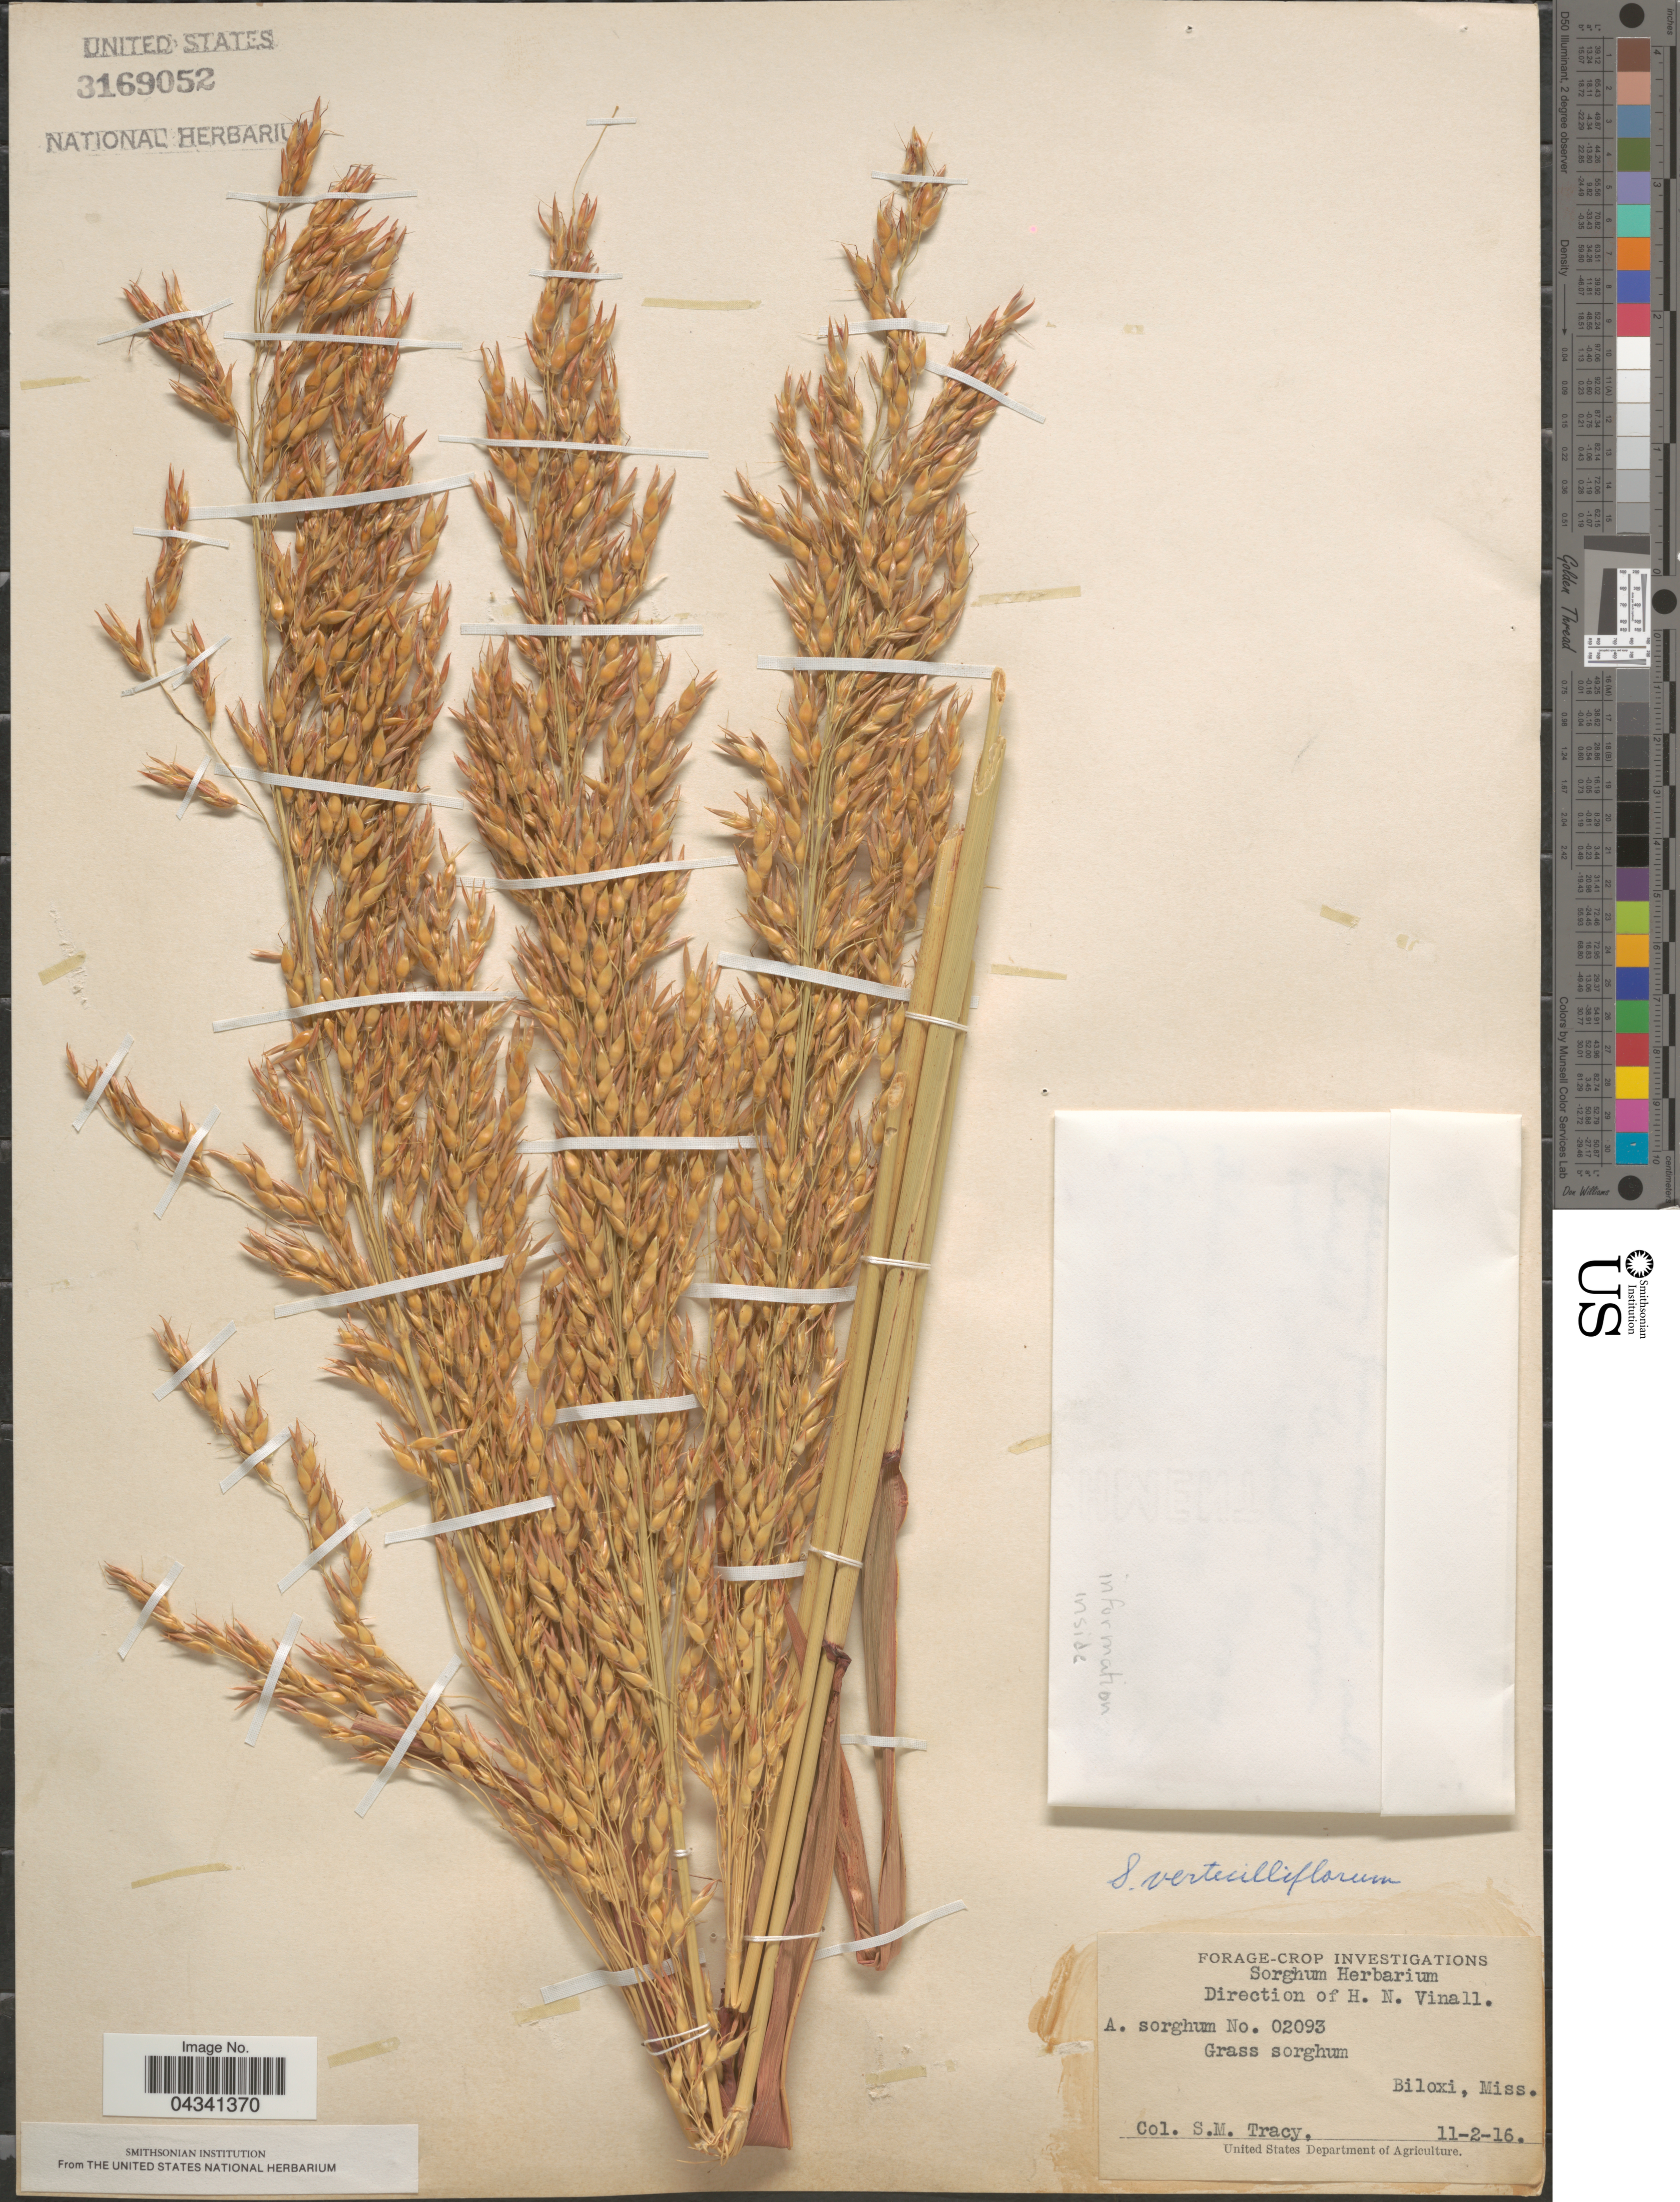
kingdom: Plantae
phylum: Tracheophyta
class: Liliopsida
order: Poales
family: Poaceae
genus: Sorghum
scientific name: Sorghum arundinaceum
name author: (Desv.) Stapf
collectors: S. M. Tracy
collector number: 02093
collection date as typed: Transcribed d/m/y: 2/11/16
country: United States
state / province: Mississippi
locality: Biloxi.